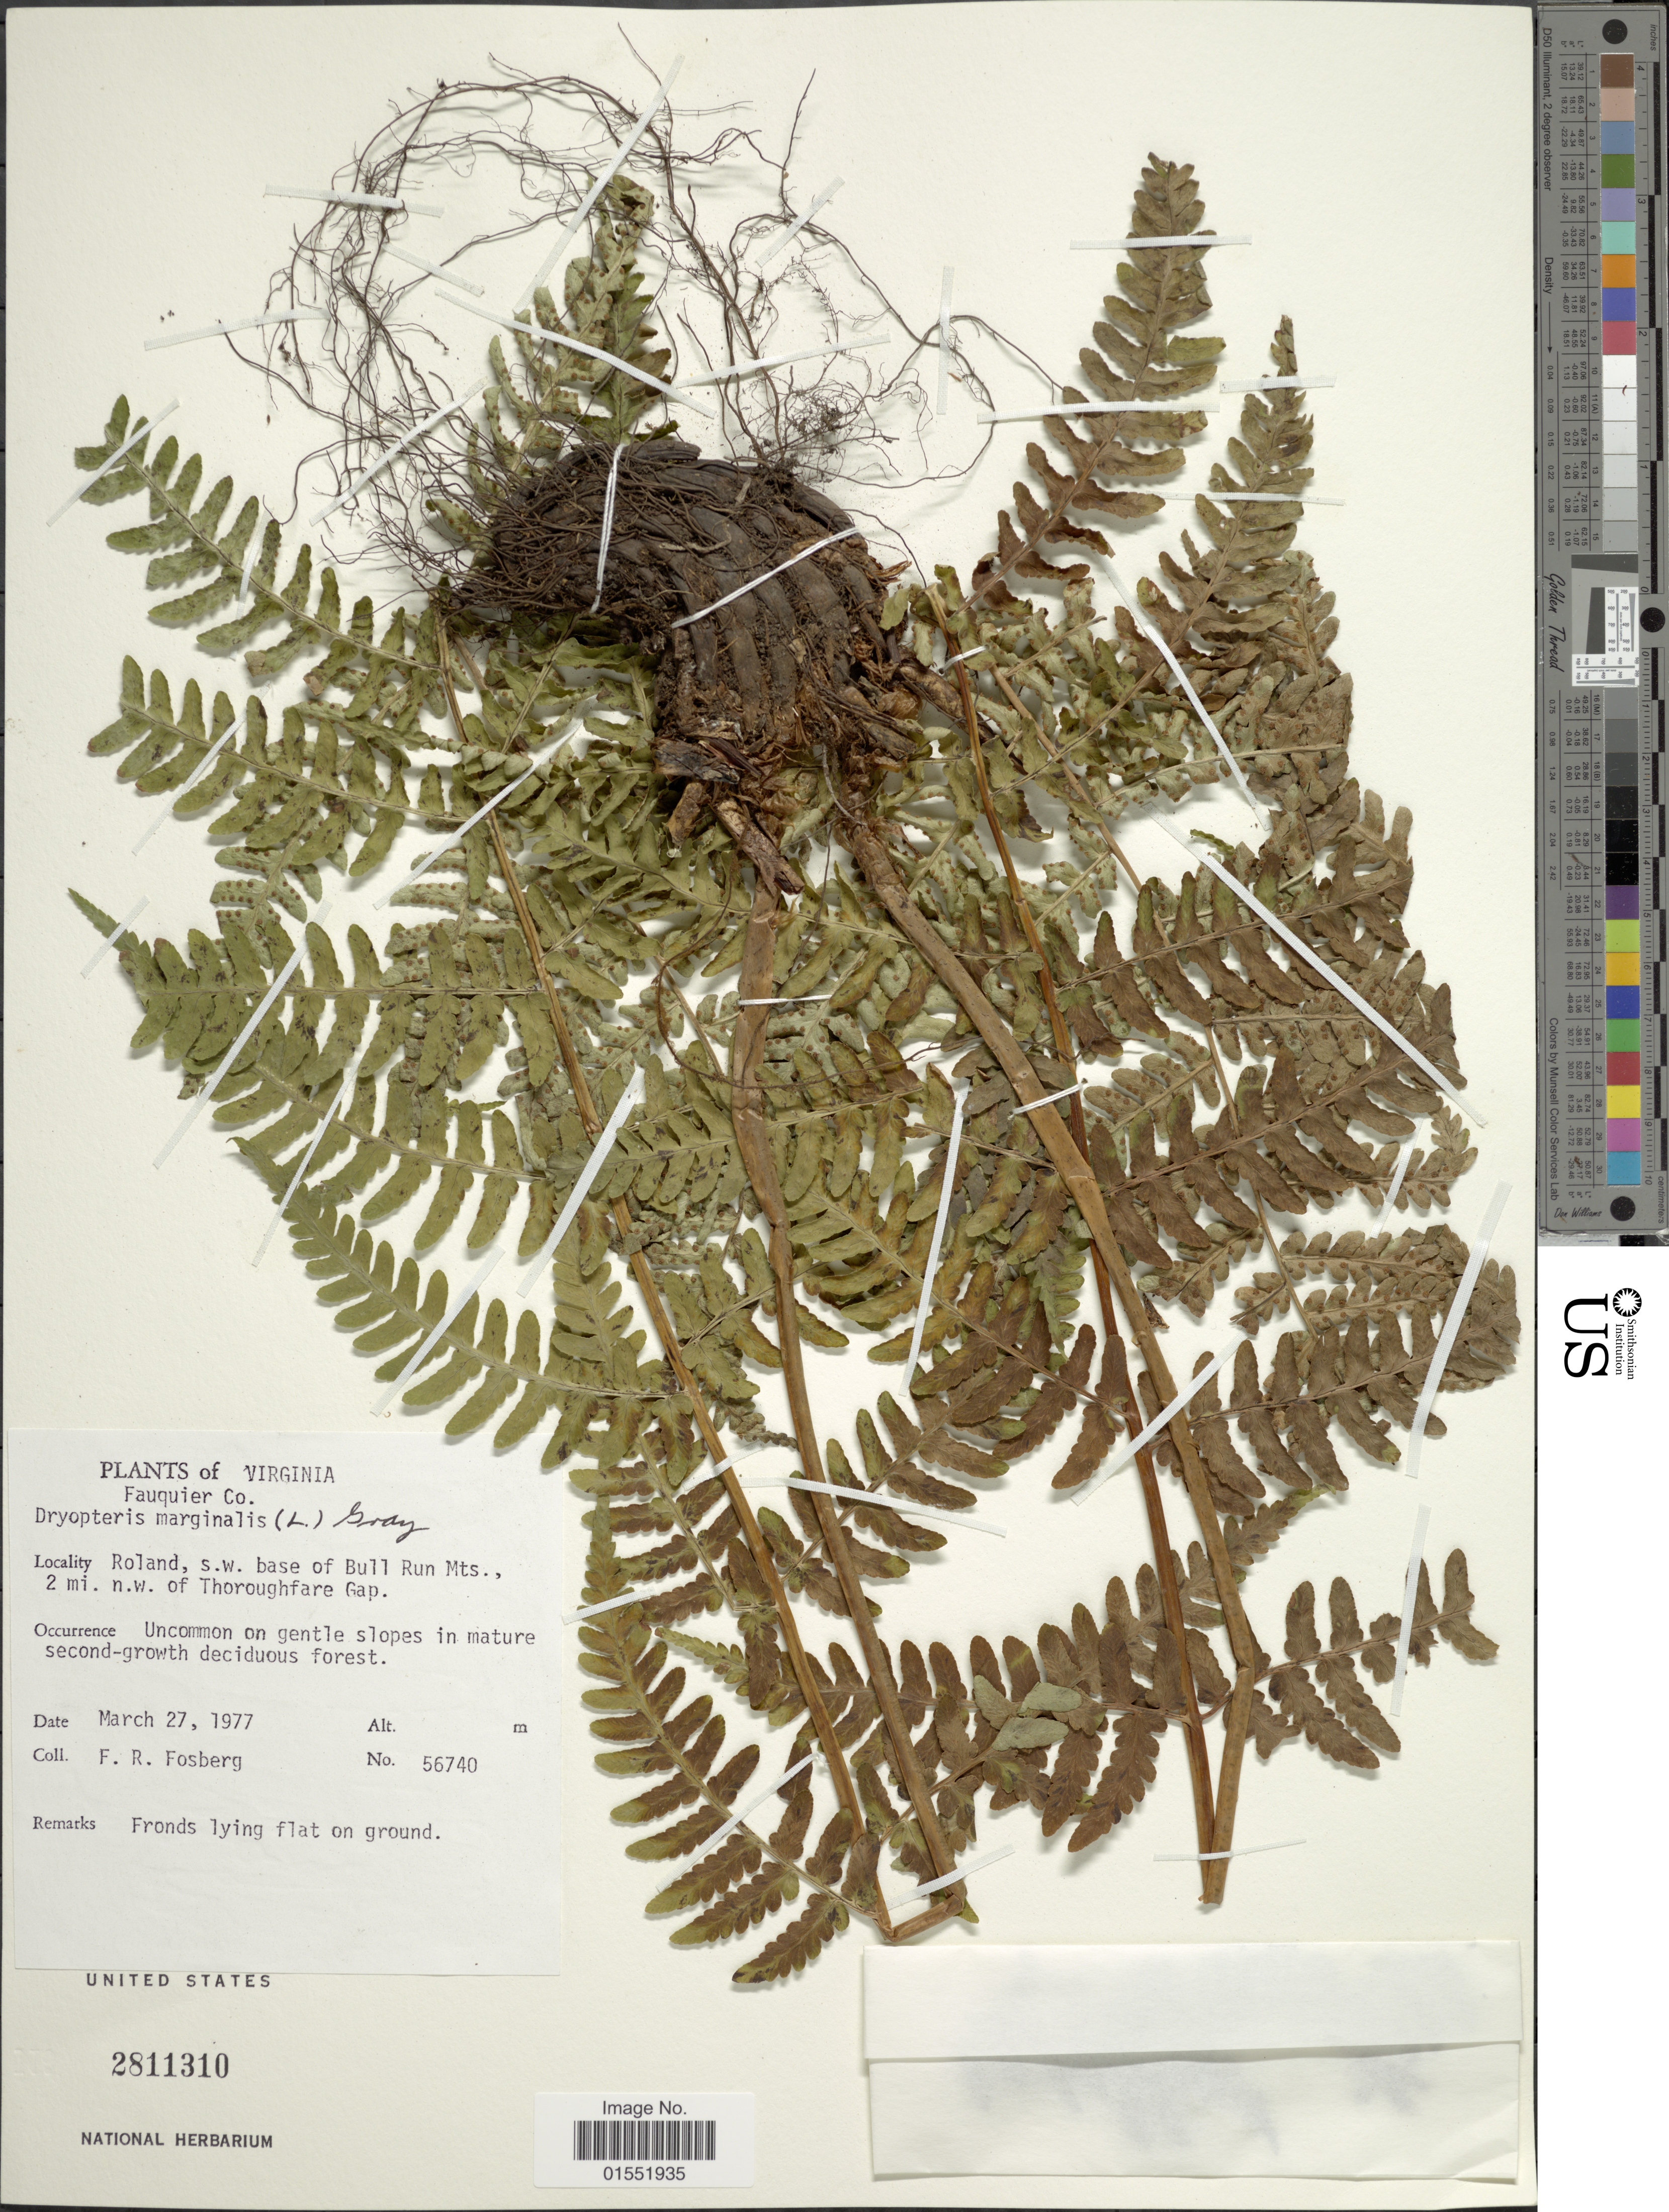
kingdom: Plantae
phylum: Tracheophyta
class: Polypodiopsida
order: Polypodiales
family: Dryopteridaceae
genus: Dryopteris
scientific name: Dryopteris marginalis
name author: (L.) A. Gray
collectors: F. R. Fosberg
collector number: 55740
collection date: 1977-03-27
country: United States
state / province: Virginia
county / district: Fauquier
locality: Fauquier Co. Roland, s.w. base of Bull Run Mts., 2 mi. n.w. of Thoroughfare Gap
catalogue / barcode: US 2811310